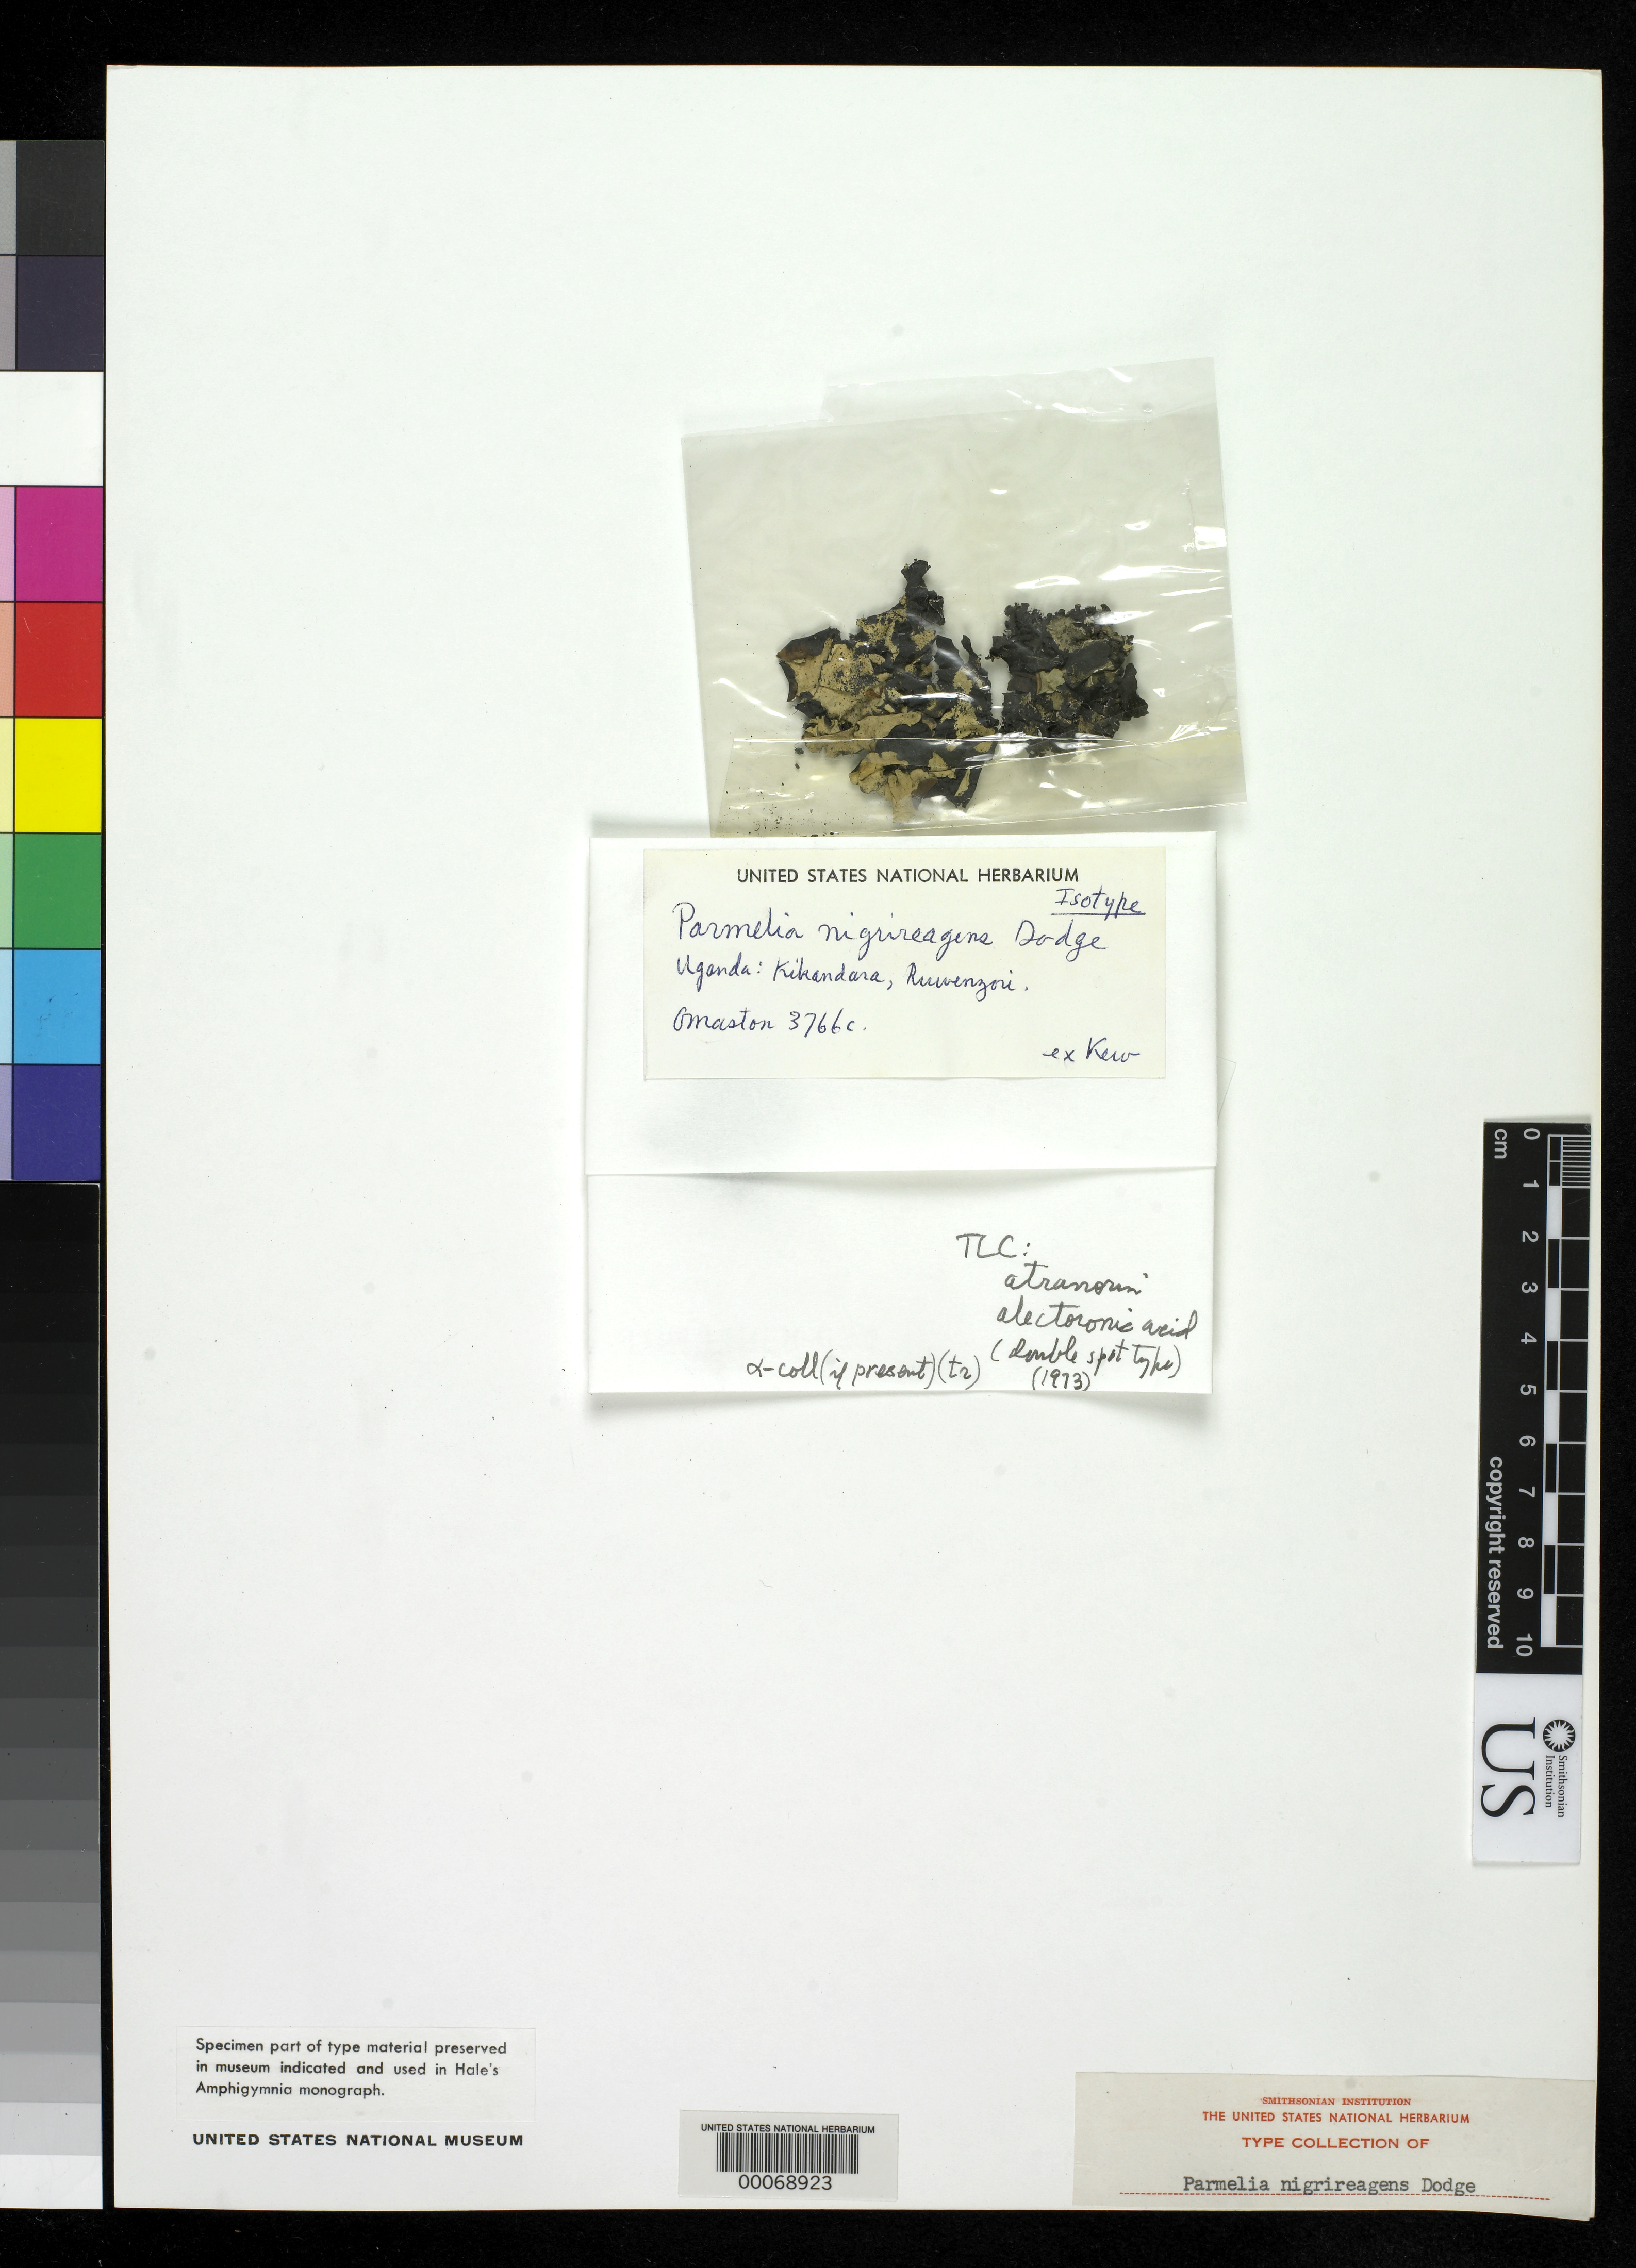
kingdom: Fungi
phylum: Ascomycota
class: Lecanoromycetes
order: Lecanorales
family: Parmeliaceae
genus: Parmelia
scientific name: Parmelia nigrireagens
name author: C.W. Dodge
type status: Isotype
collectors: H. Omaston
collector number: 3766c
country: Uganda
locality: Western Prov., Toro Dist., Kikandara Ruwenzoi.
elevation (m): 3500